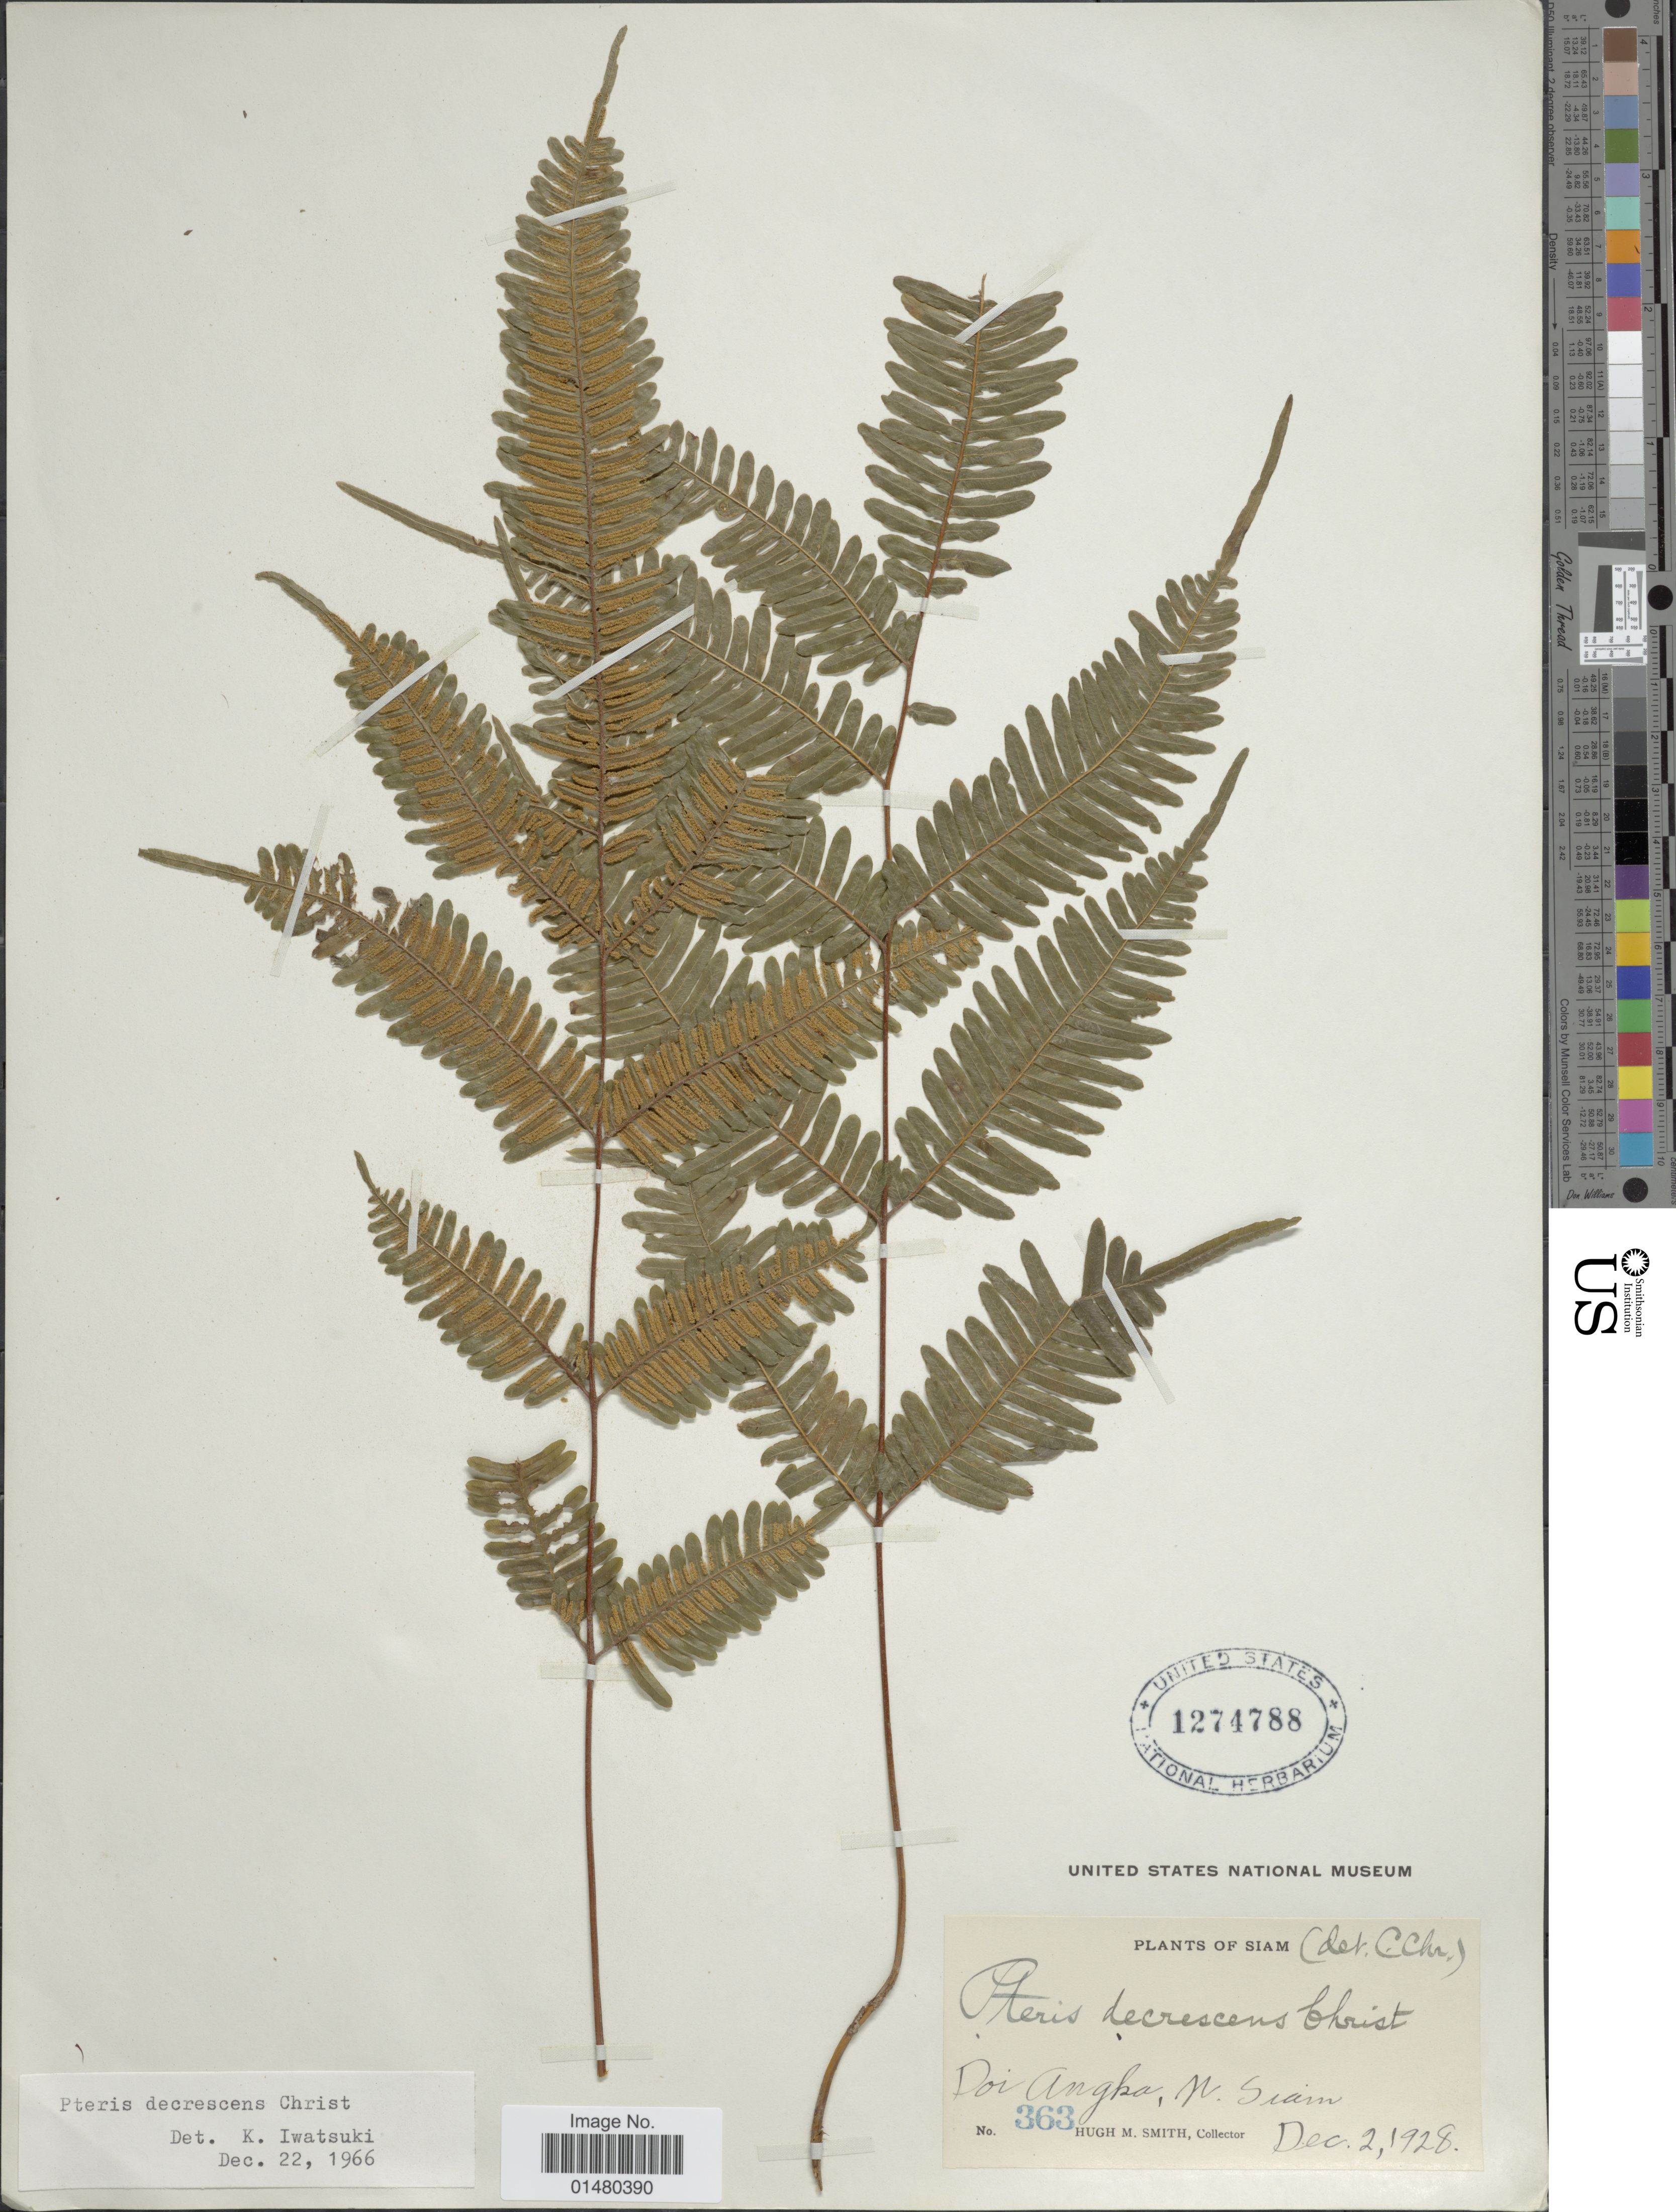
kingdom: Plantae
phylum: Tracheophyta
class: Polypodiopsida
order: Polypodiales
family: Pteridaceae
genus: Pteris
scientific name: Pteris decrescens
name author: Christ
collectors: H. M. Smith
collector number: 363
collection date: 1928-12-02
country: Thailand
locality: Siam, Doi Angka, N. Siam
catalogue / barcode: US 1274788